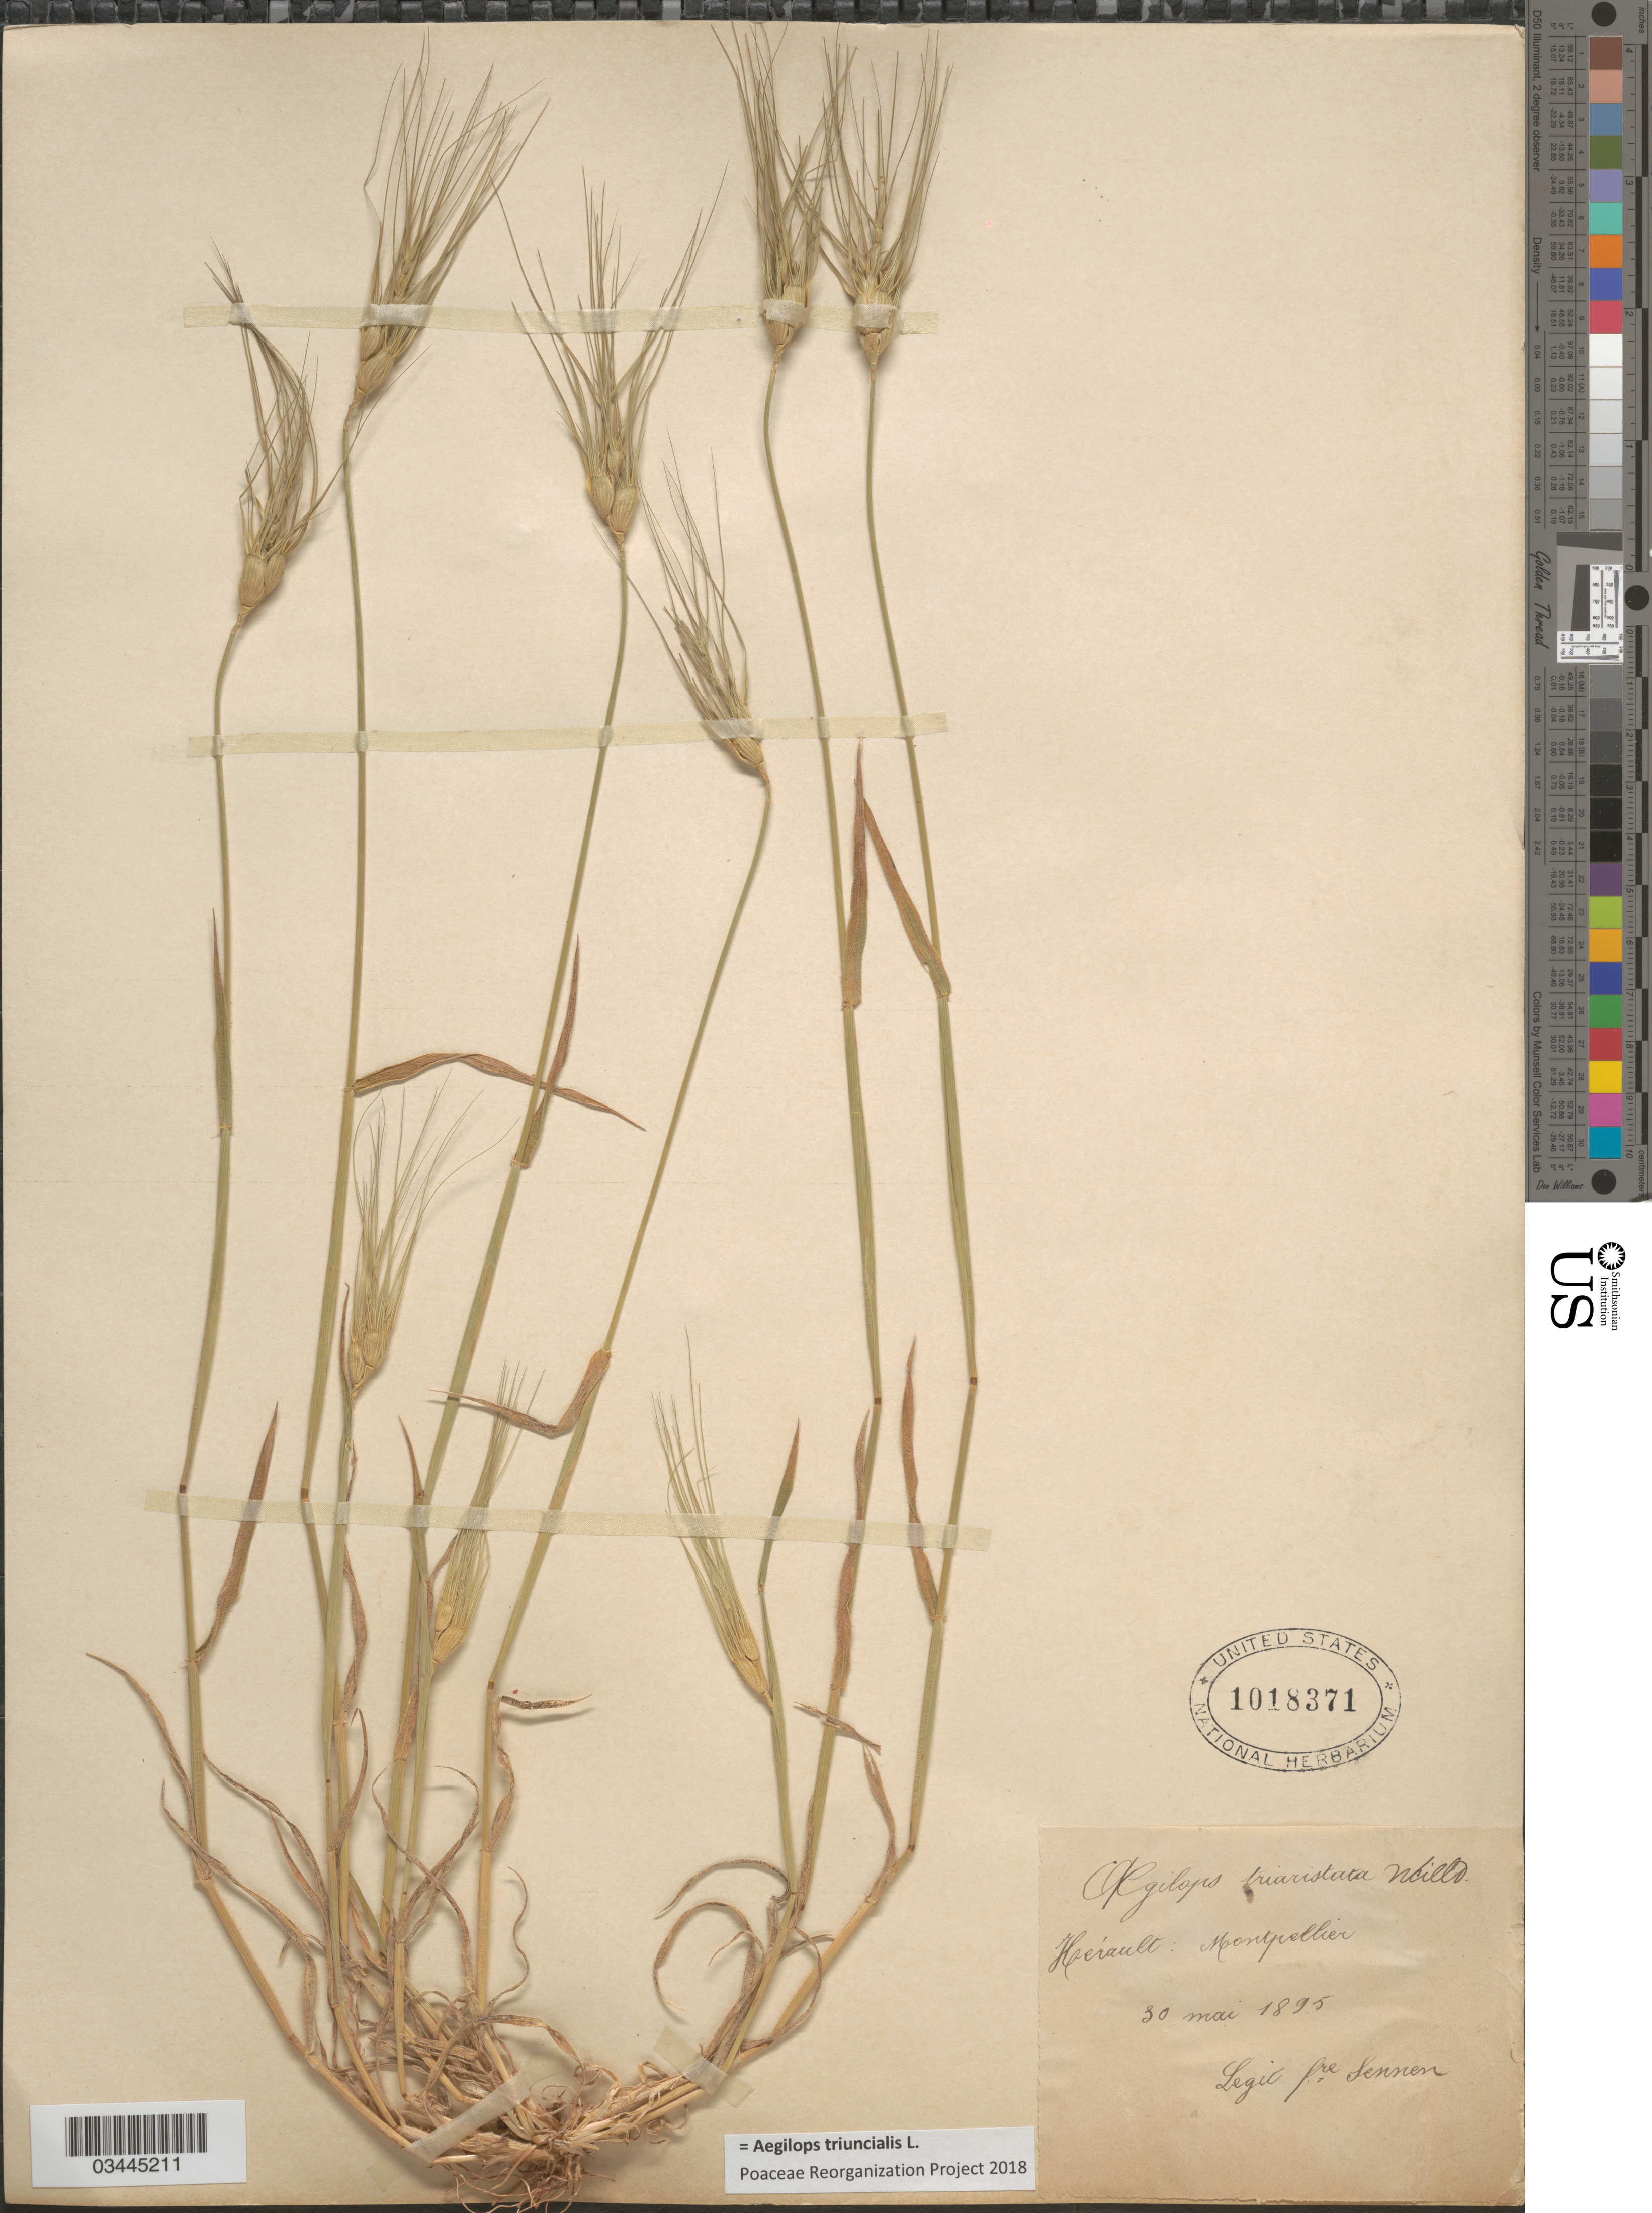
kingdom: Plantae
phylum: Tracheophyta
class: Liliopsida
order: Poales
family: Poaceae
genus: Aegilops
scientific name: Aegilops triuncialis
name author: L.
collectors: E. Sennen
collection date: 1895-05-30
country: France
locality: Hérault: Montpellier.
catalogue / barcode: US 1018371